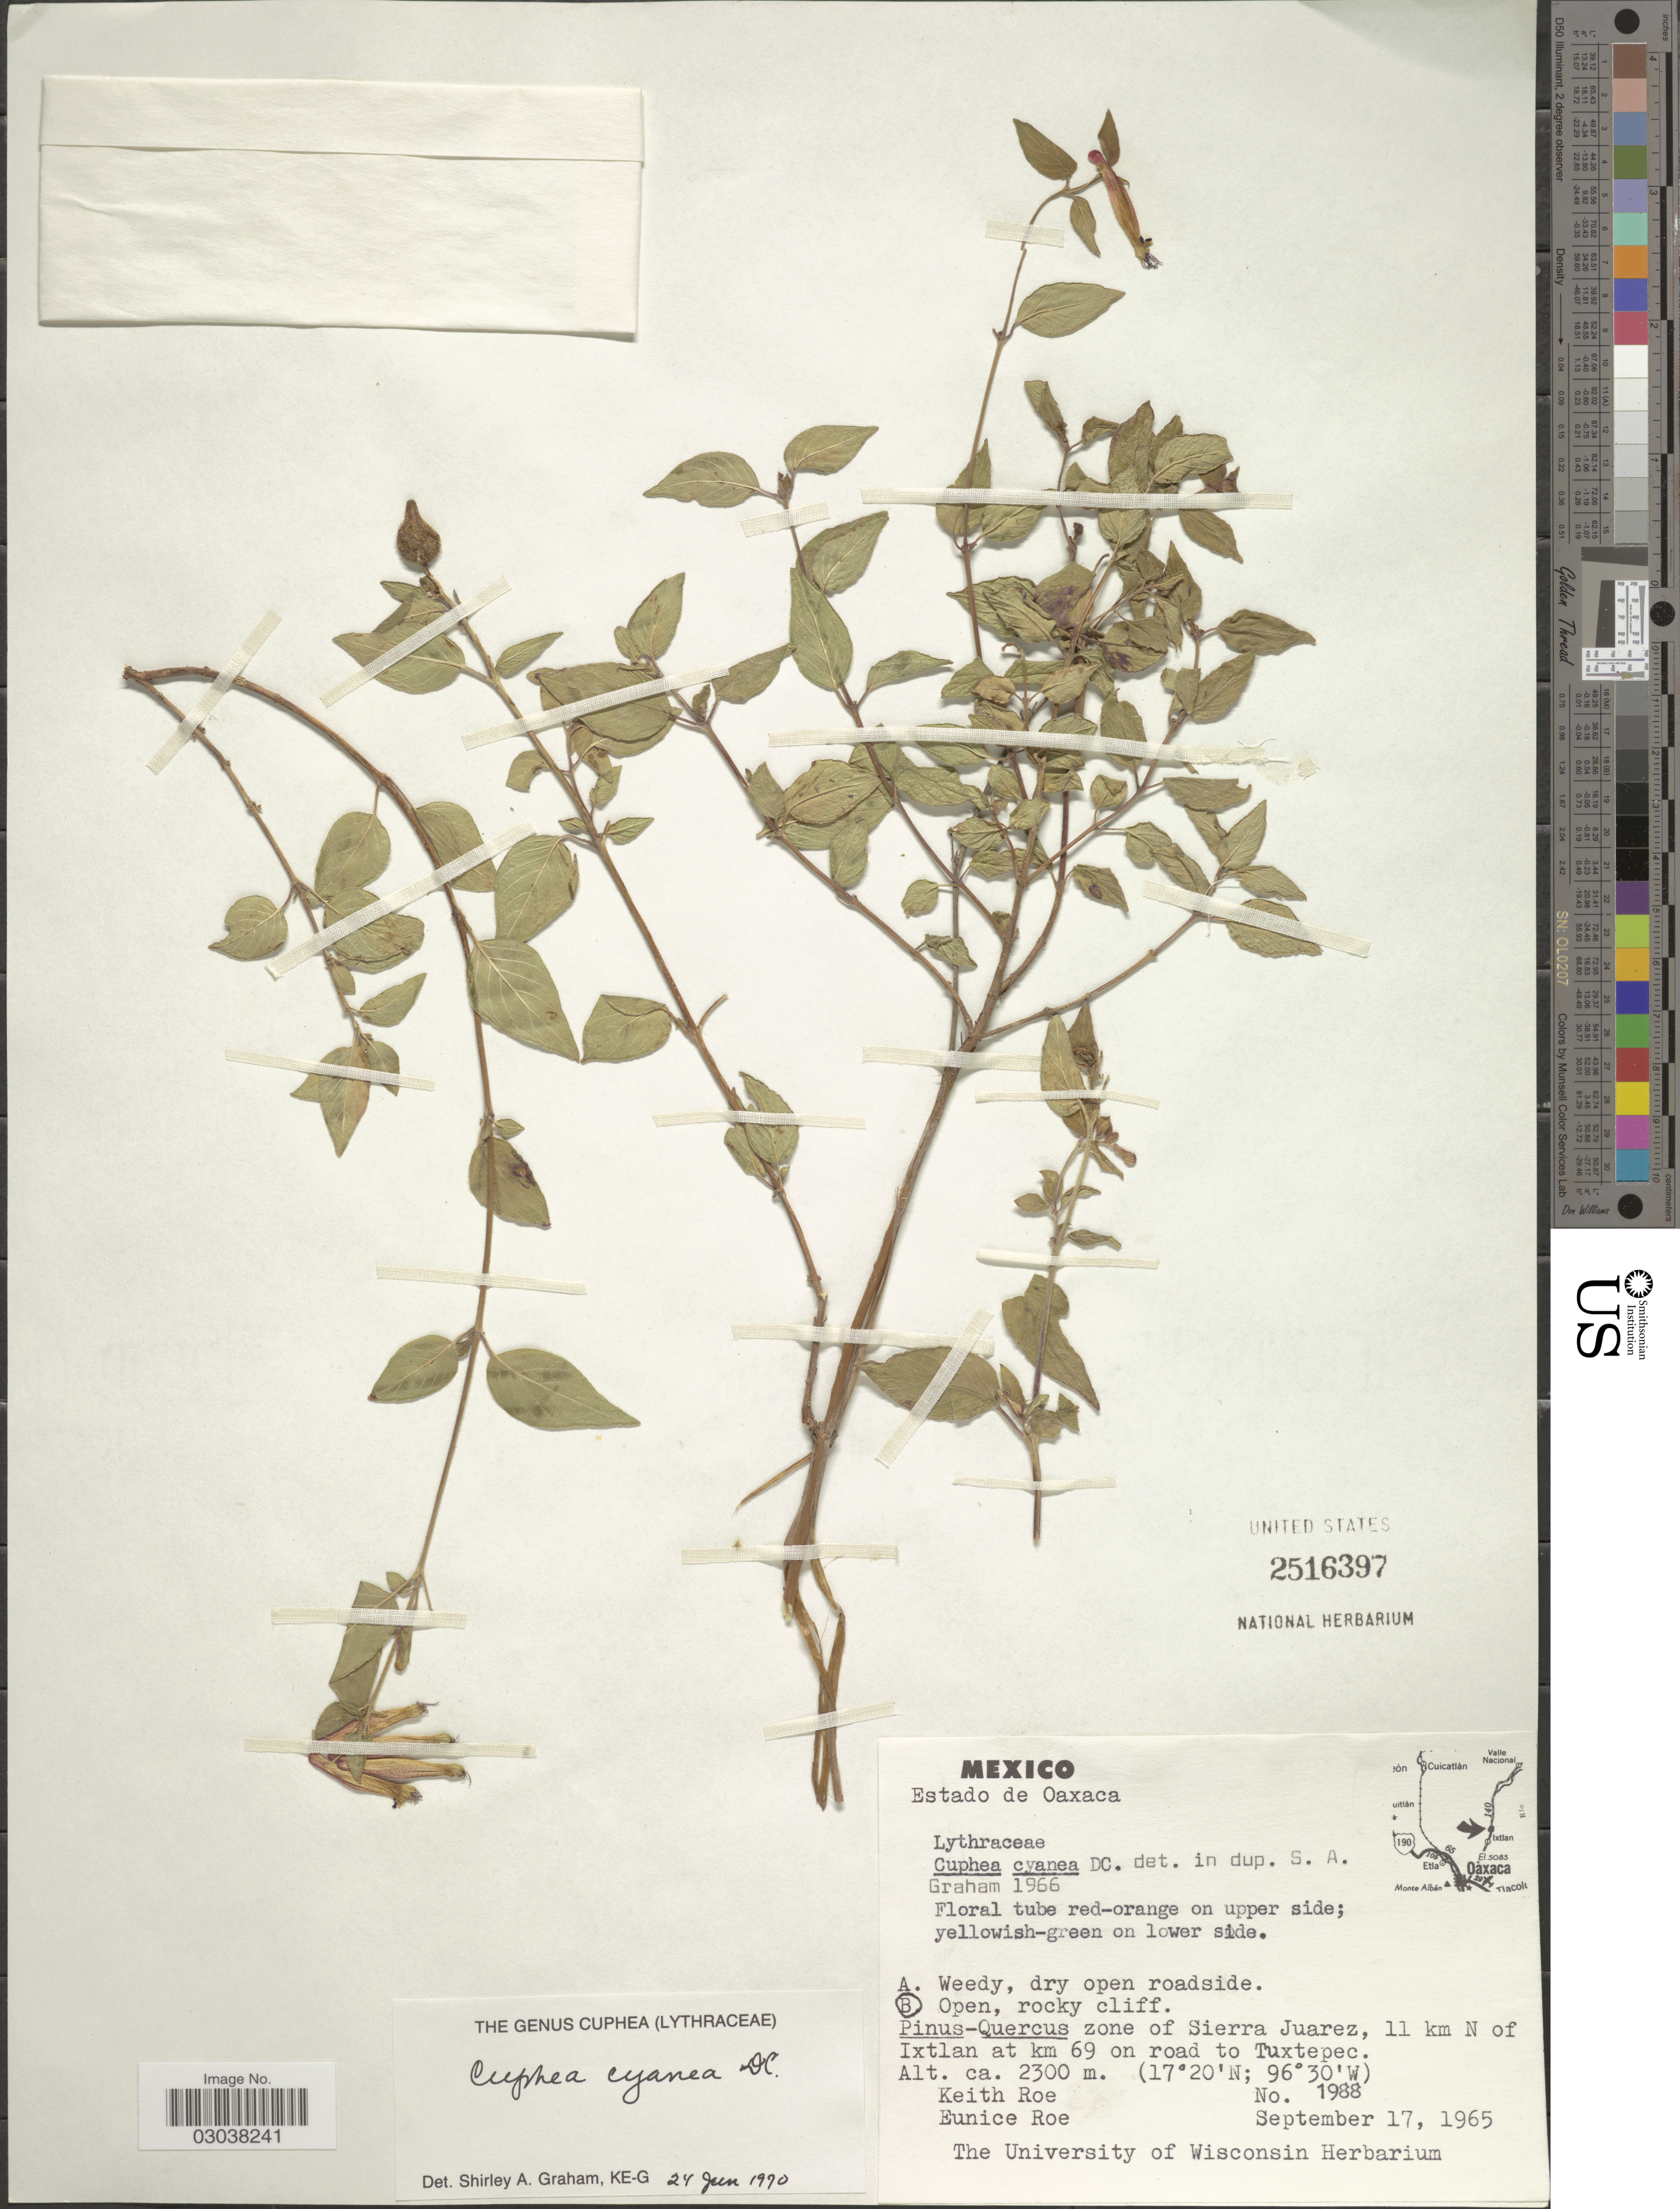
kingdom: Plantae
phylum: Tracheophyta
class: Magnoliopsida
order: Myrtales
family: Lythraceae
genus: Cuphea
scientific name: Cuphea cyanea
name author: DC.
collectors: K. E. Roe & E. Roe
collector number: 1988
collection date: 1965-09-17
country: Mexico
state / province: Oaxaca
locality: Pinus-Quercus zone of Sierra Juarez, 11 km N of Ixtlan at km 69 on road to Tuxtepec.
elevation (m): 2300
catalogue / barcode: US 2516397